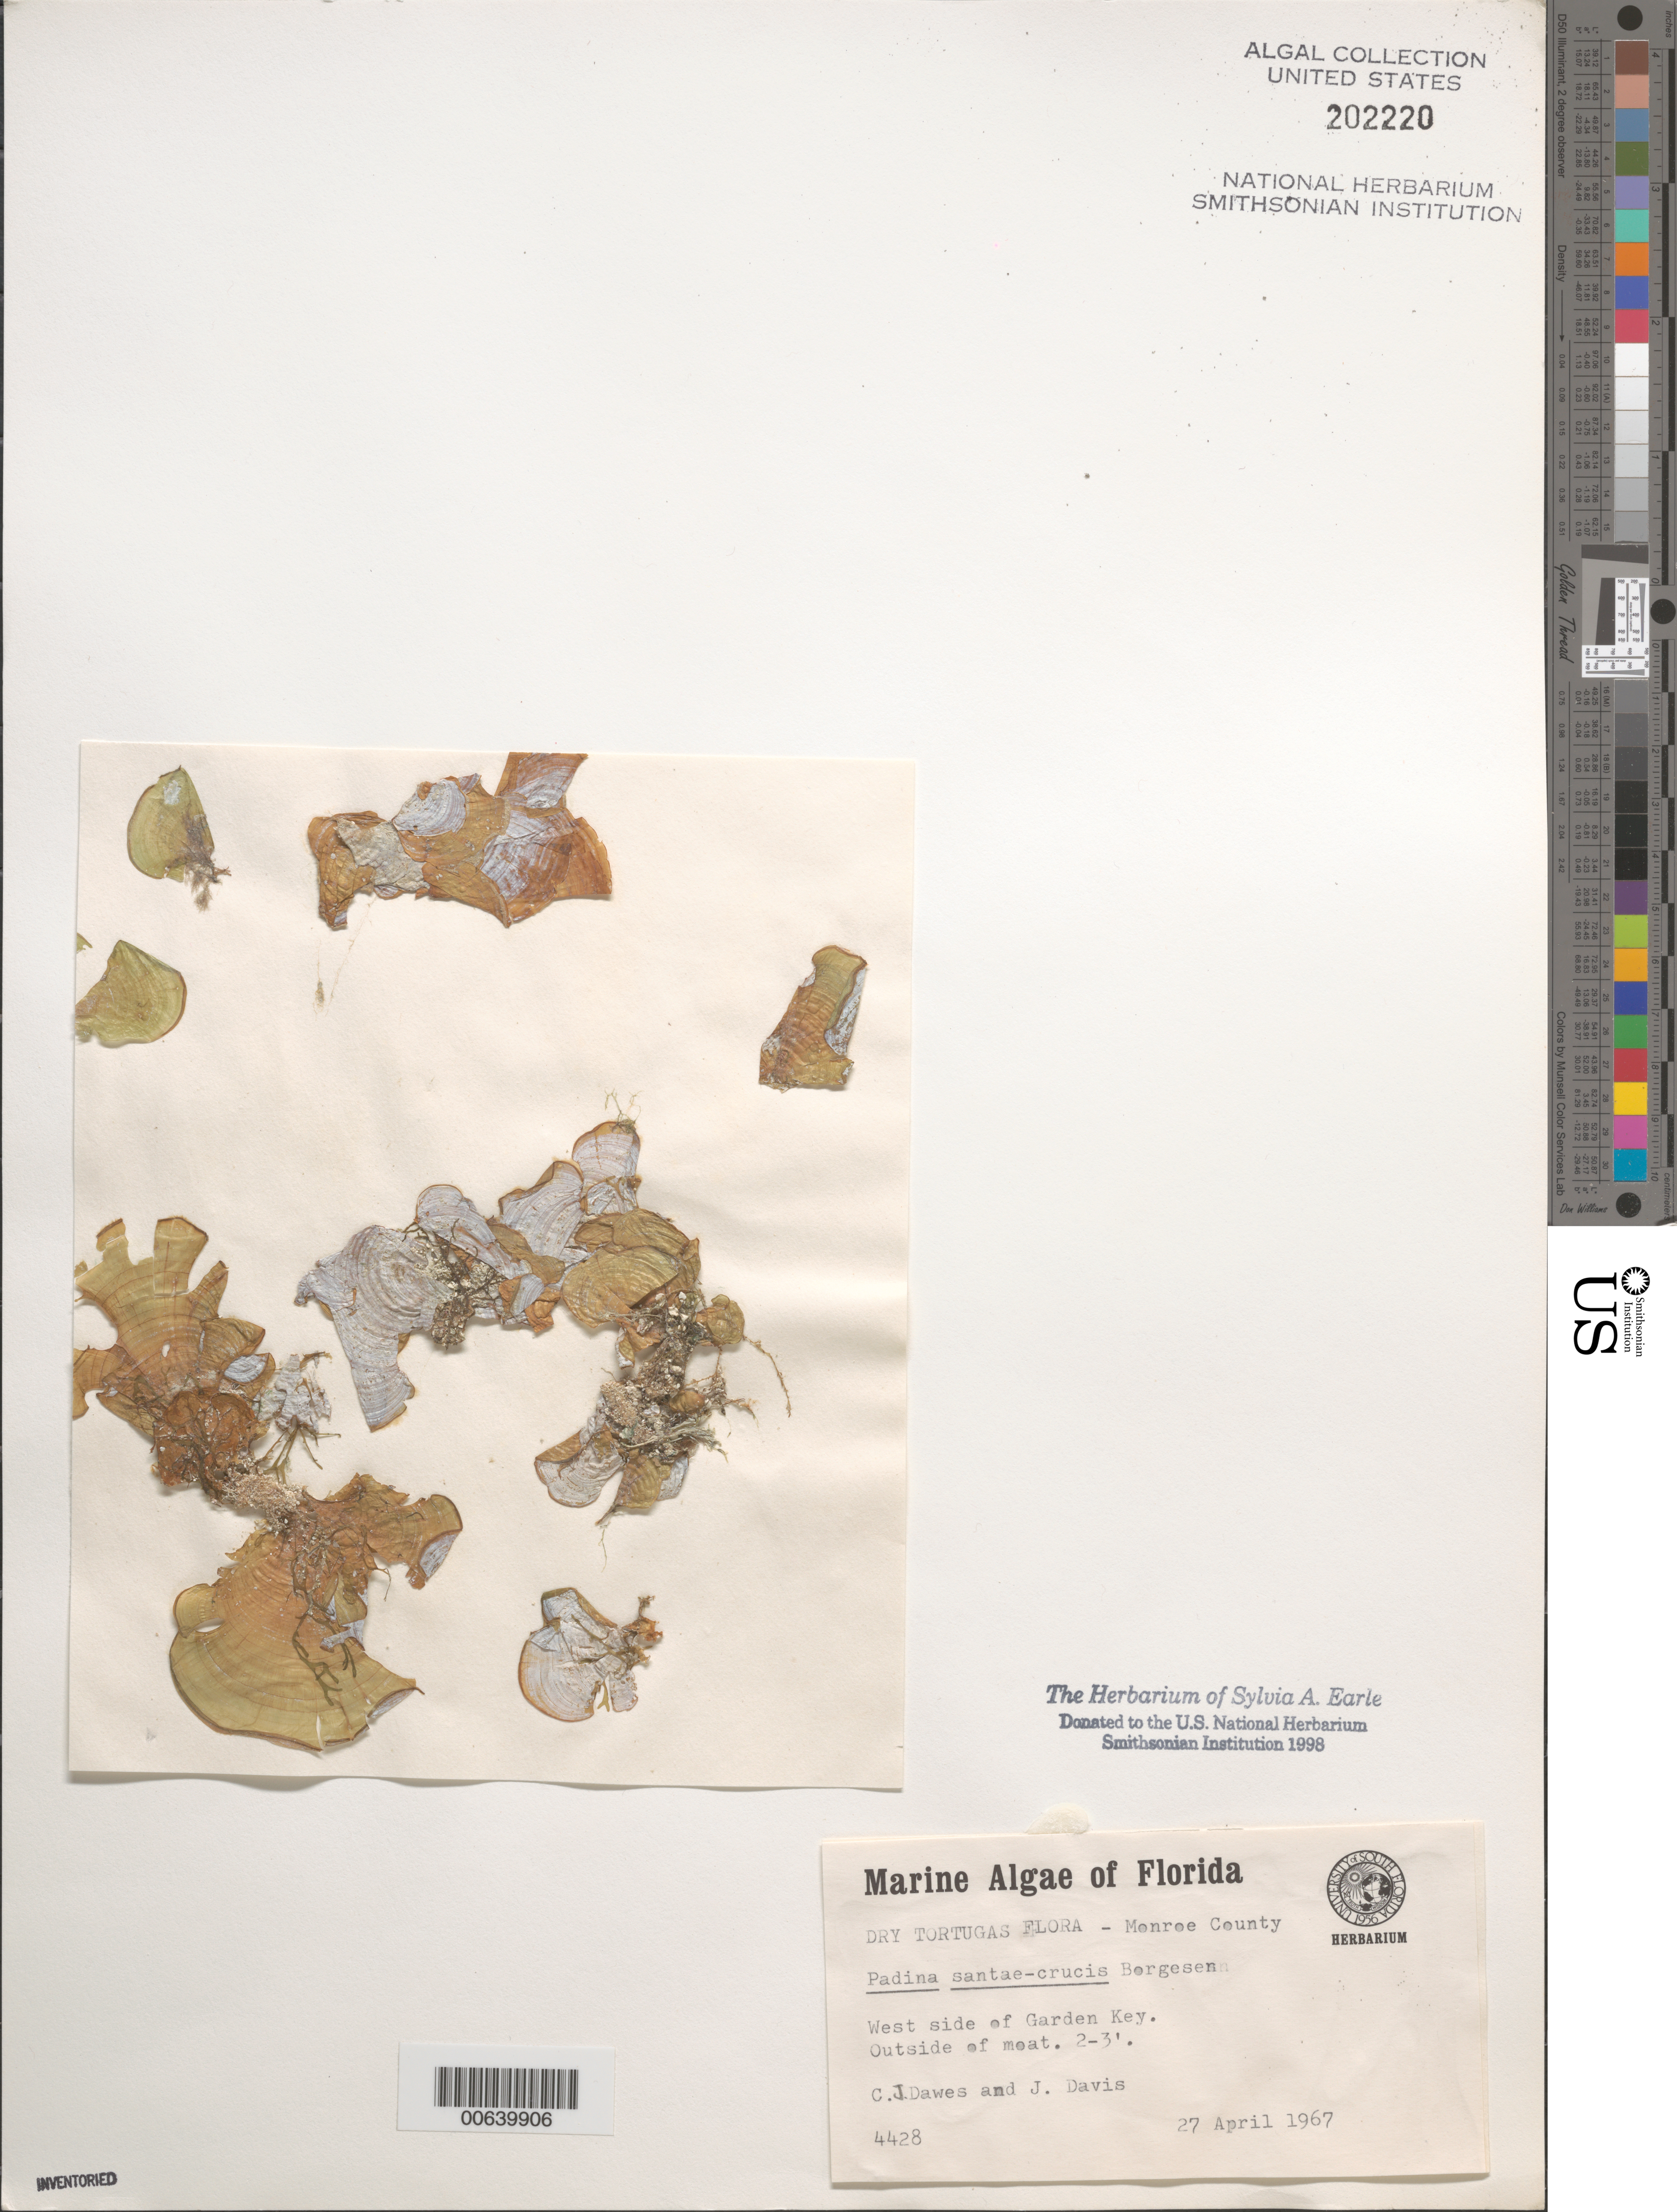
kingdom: Chromista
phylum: Ochrophyta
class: Phaeophyceae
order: Dictyotales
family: Dictyotaceae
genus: Padina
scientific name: Padina sanctae-crucis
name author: Børgesen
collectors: C. Dawes & J. Davis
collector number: CJD 4428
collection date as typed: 27 Apr 1967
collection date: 1967-04-27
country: United States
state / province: Florida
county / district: Monroe County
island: Garden Key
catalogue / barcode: US 202220